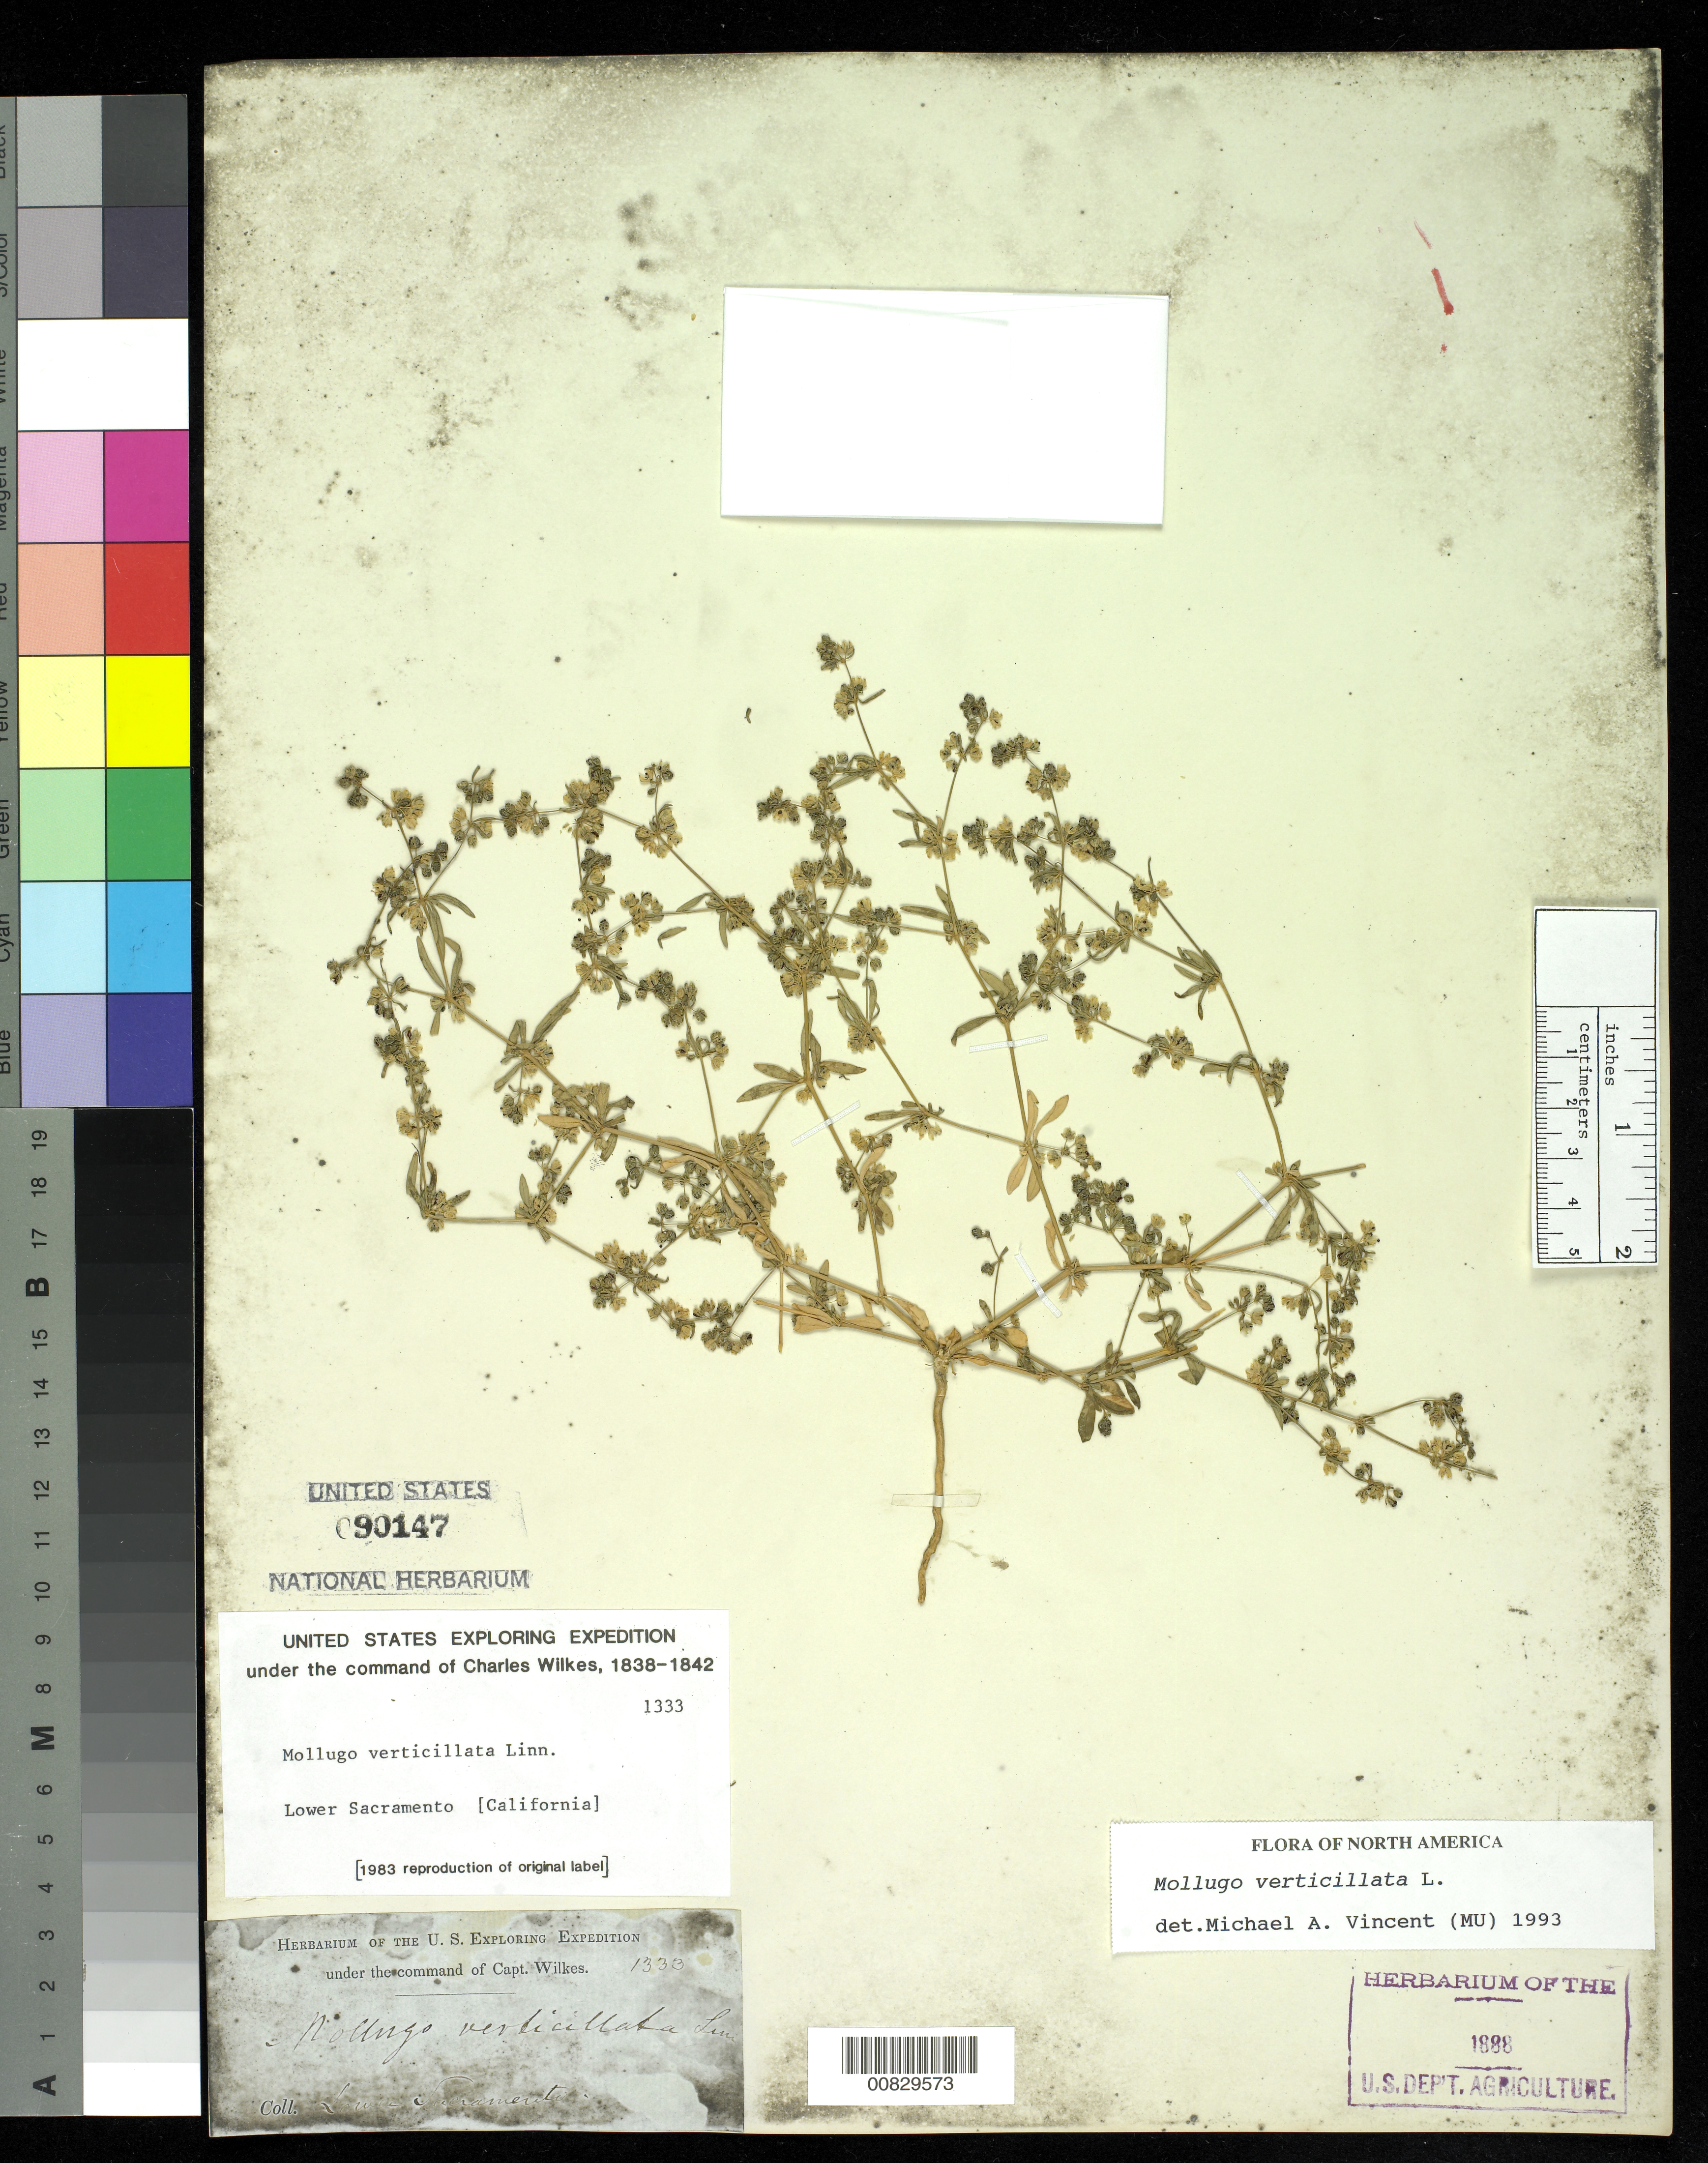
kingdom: Plantae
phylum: Tracheophyta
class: Magnoliopsida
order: Caryophyllales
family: Molluginaceae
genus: Mollugo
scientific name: Mollugo verticillata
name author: L.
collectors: Wilkes Explor. Exped.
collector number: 1333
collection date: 1838/1842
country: United States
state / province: California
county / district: Sacramento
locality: Lower Sacramento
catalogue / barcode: US 90147